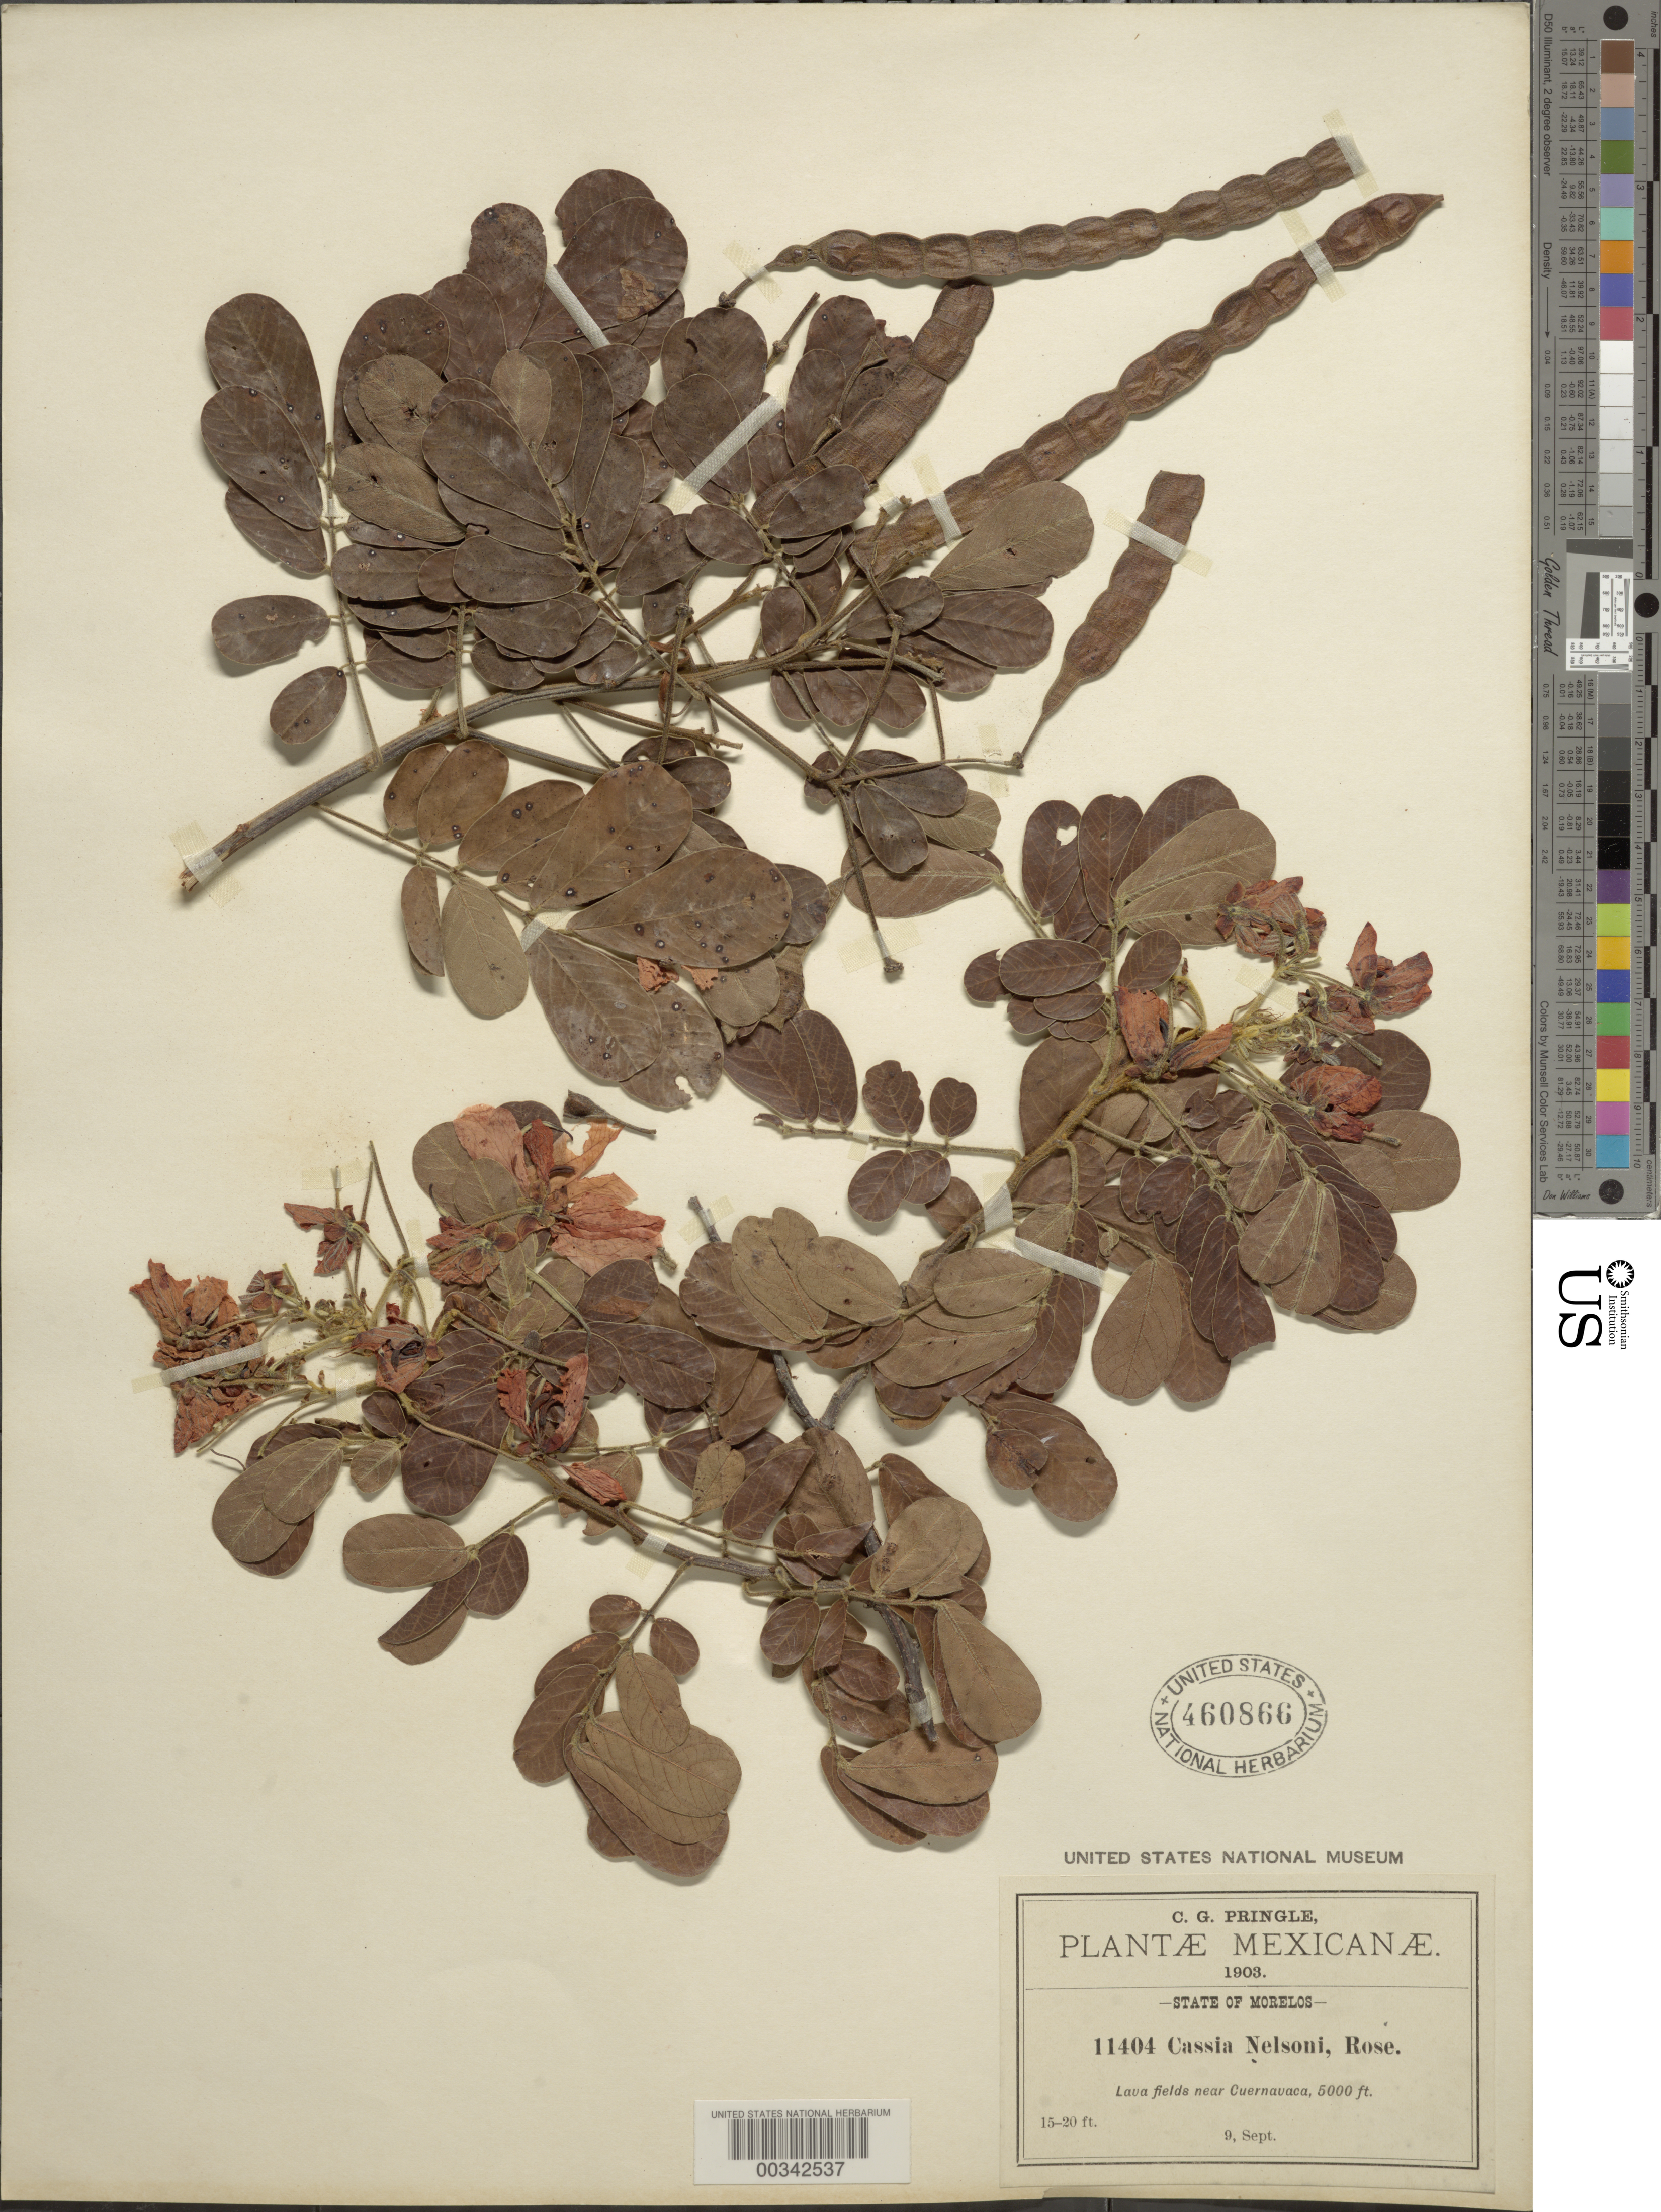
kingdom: Plantae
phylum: Tracheophyta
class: Magnoliopsida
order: Fabales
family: Fabaceae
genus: Senna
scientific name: Senna skinneri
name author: (Benth.) H.S. Irwin & Barneby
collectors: C. G. Pringle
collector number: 11404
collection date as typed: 09 Sep 1903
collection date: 1903-09-09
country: Mexico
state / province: Morelos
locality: Near Cuernavaca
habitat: Lava fields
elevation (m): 1524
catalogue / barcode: US 460866